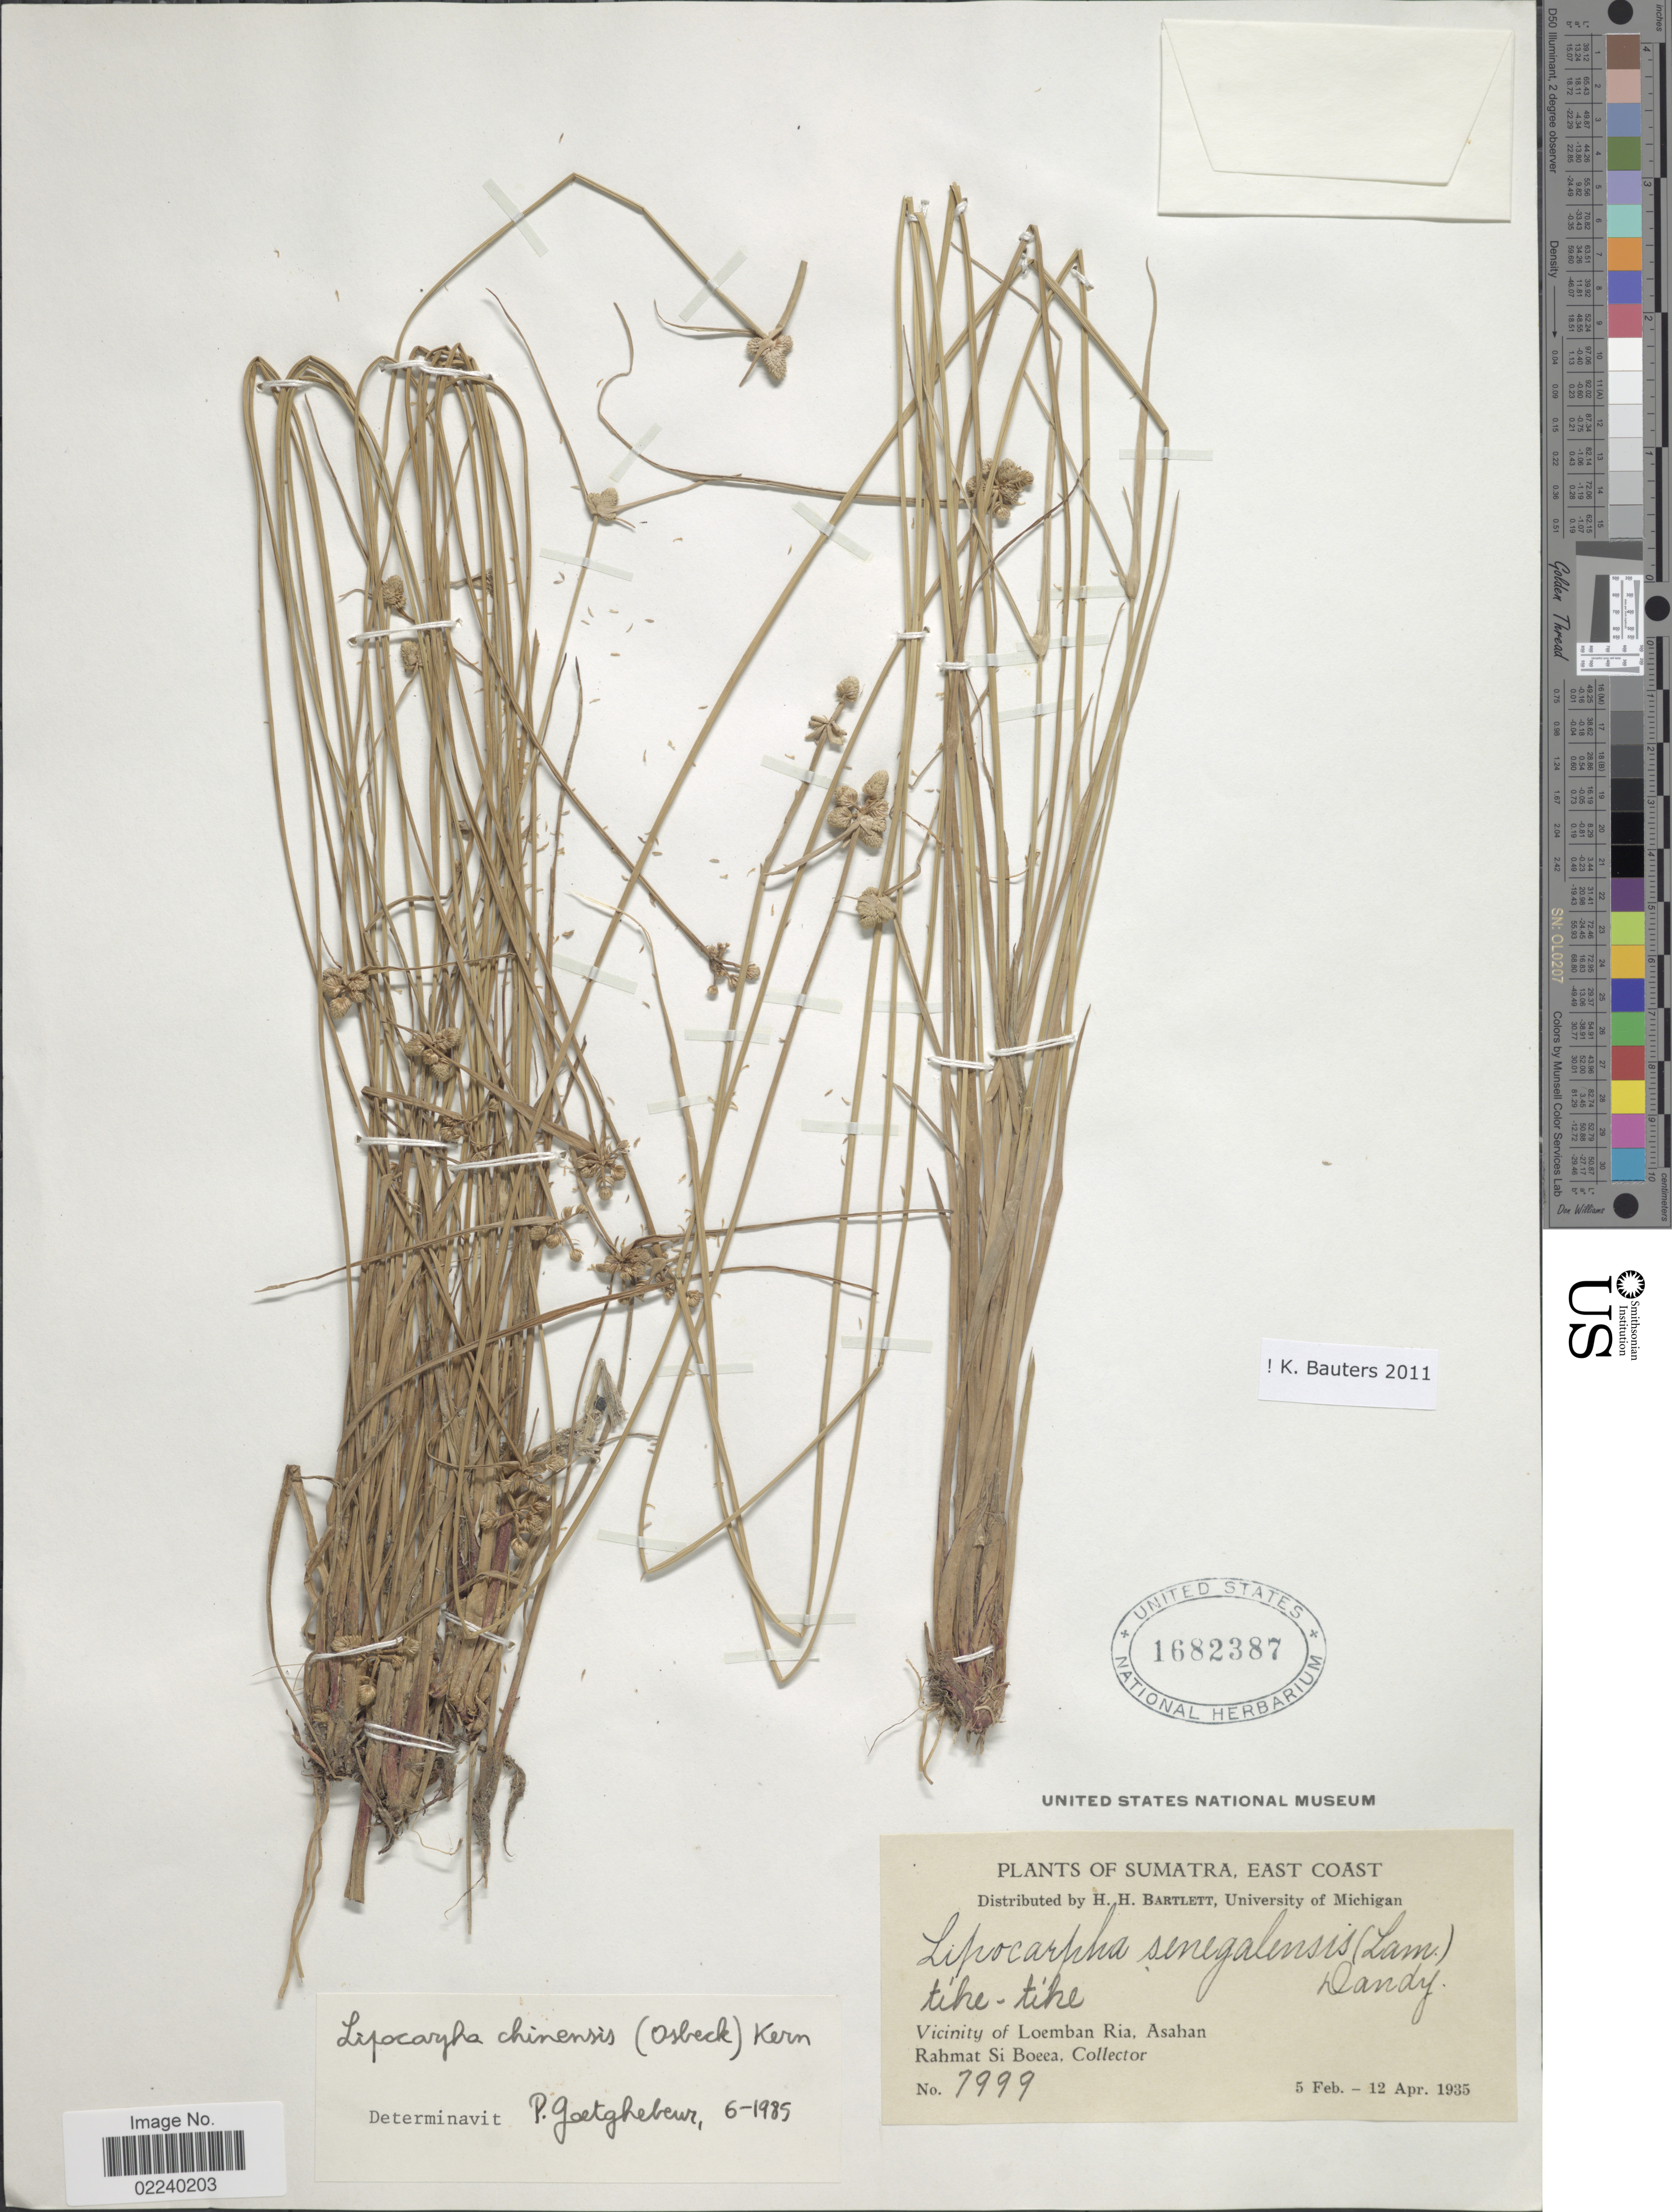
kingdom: Plantae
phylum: Tracheophyta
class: Liliopsida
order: Poales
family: Cyperaceae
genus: Cyperus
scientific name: Cyperus albescens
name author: (Steud.) Larridon & Govaerts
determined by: Strong, M. T., (US), Smithsonian Institution - National Museum of Natural History (UNITED STATES)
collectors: Rahmat Si Boeea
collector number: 7999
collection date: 1935-02-05/1935-04-12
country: Indonesia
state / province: Sumatra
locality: Vicinity of Loemban Ria, Asahan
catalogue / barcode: US 1682387